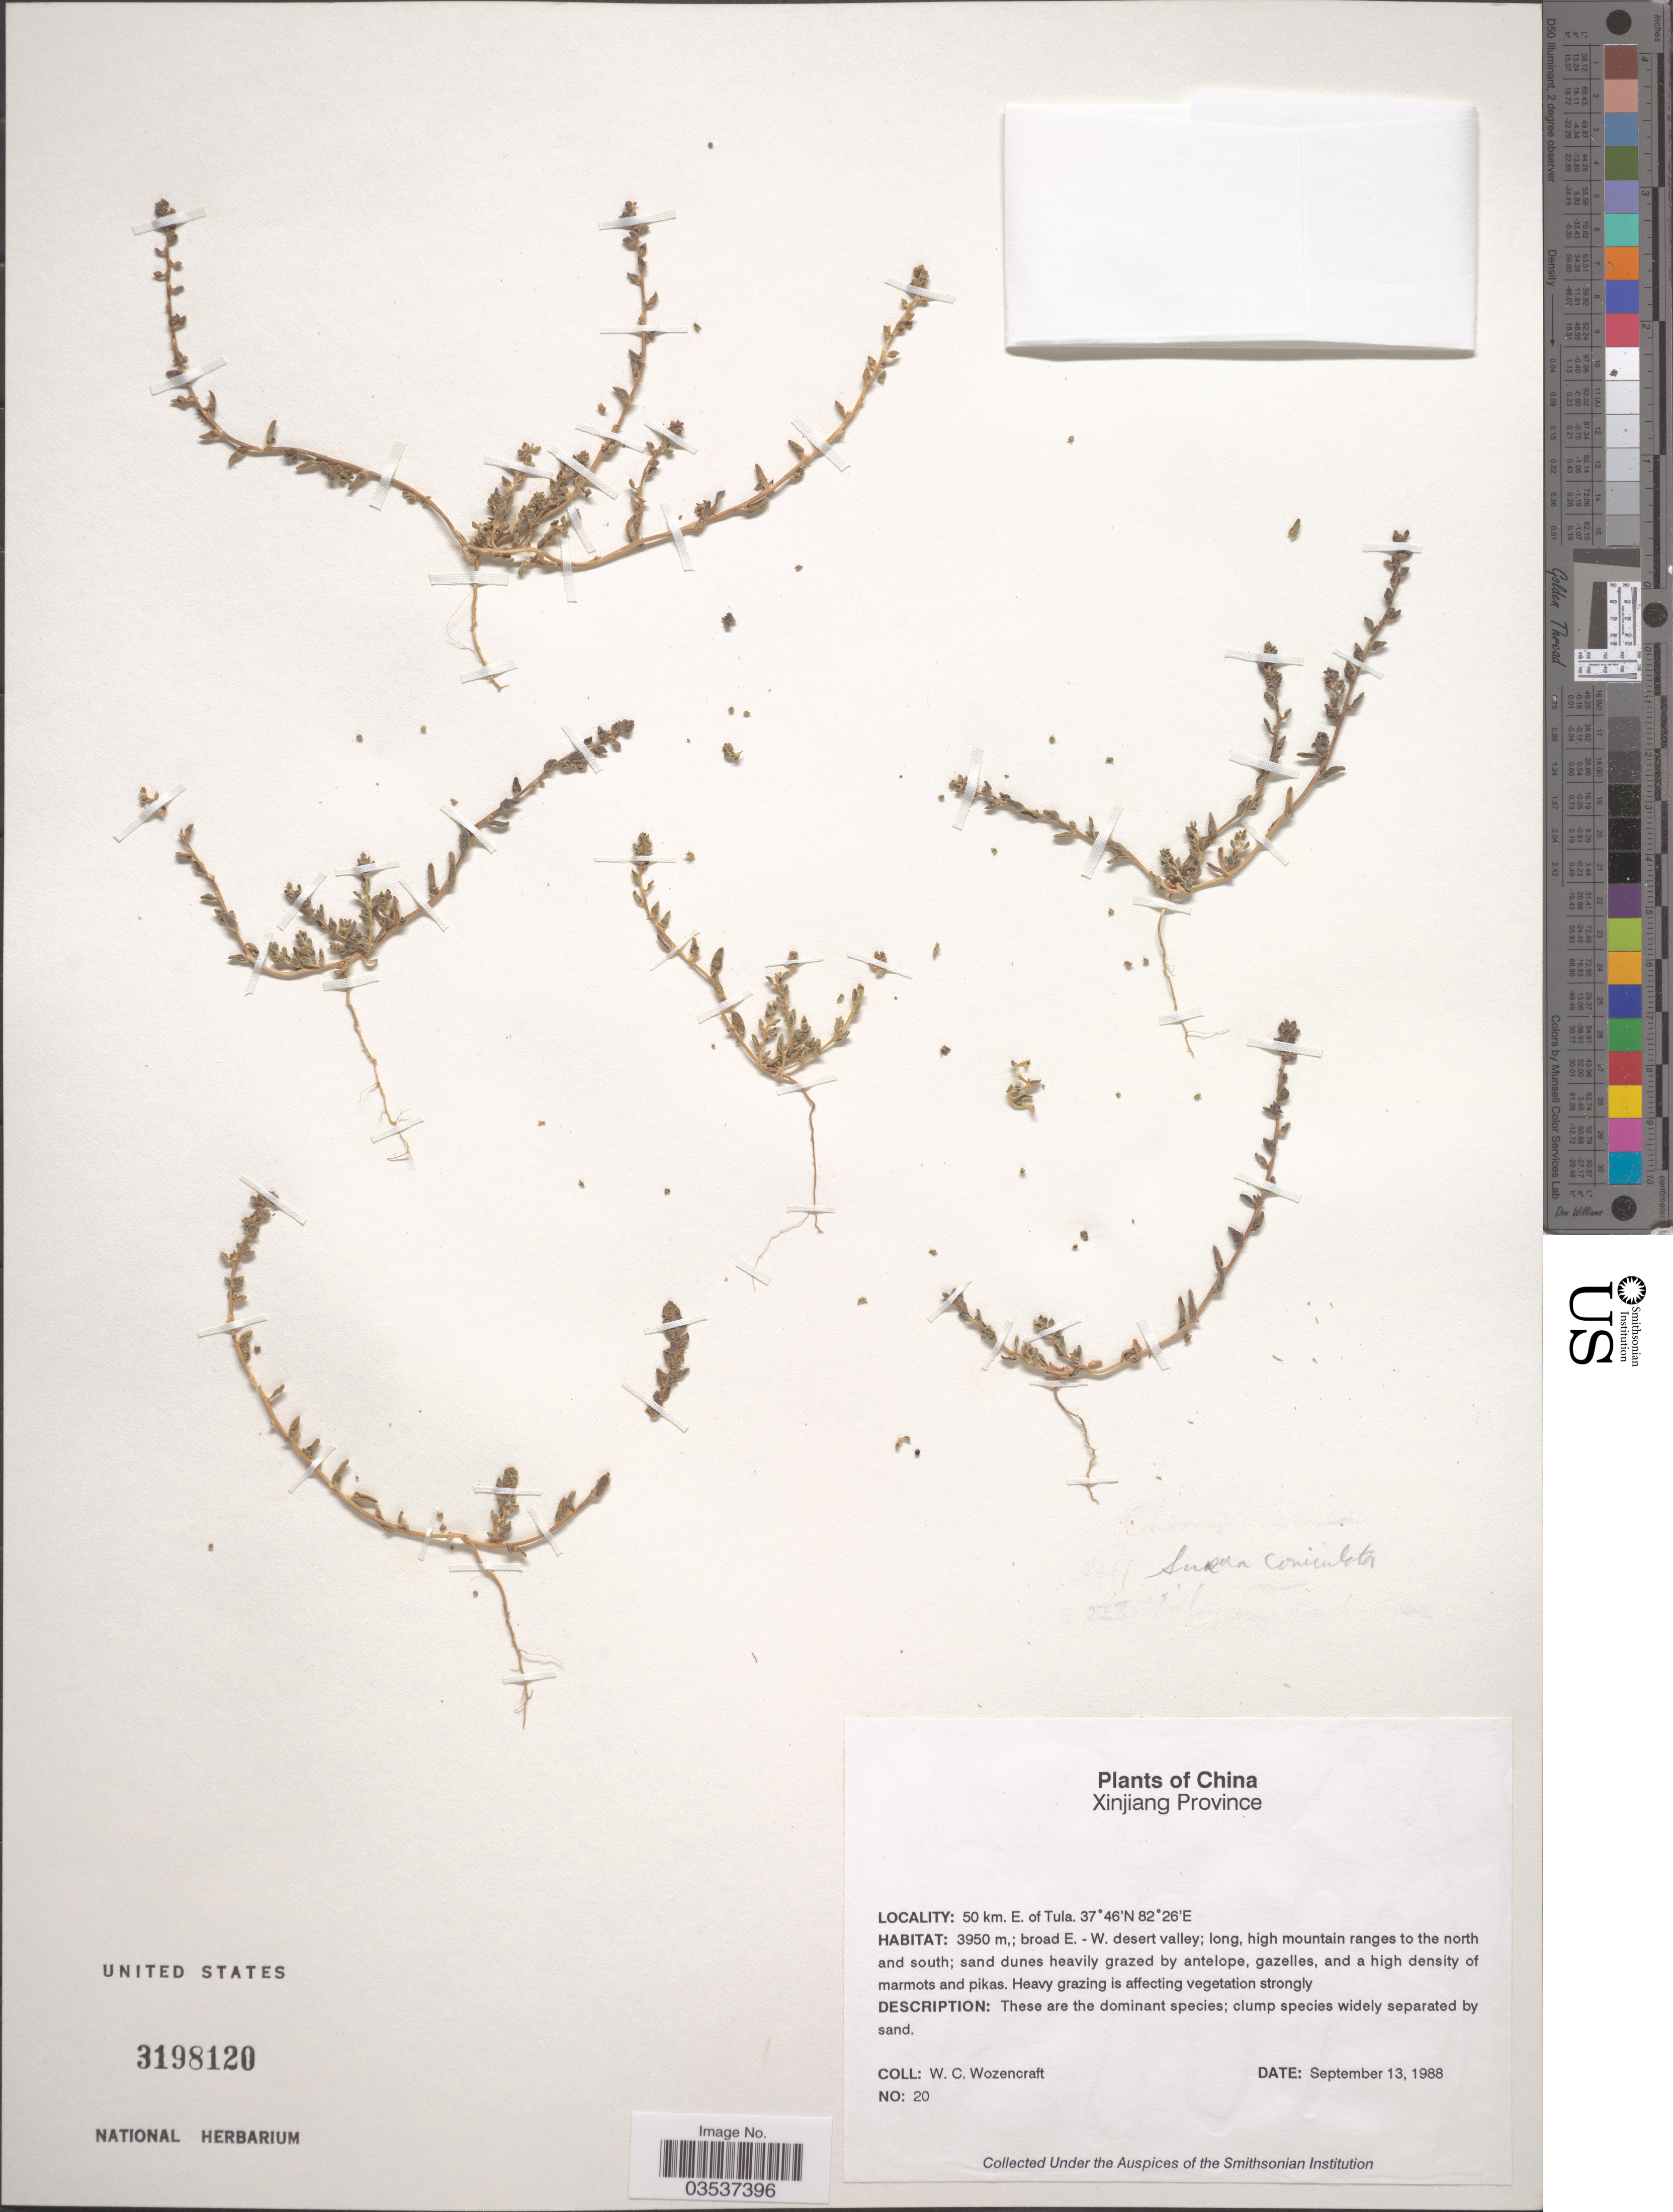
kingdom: Plantae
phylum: Tracheophyta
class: Magnoliopsida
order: Caryophyllales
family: Amaranthaceae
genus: Suaeda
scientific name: Suaeda corniculata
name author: (C.A. Mey.) Bunge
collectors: W. Wozencraft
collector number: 20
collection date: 1988-09-13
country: China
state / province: Xinjiang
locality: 50 km. E. of Tula.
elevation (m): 3950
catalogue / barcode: US 3198120